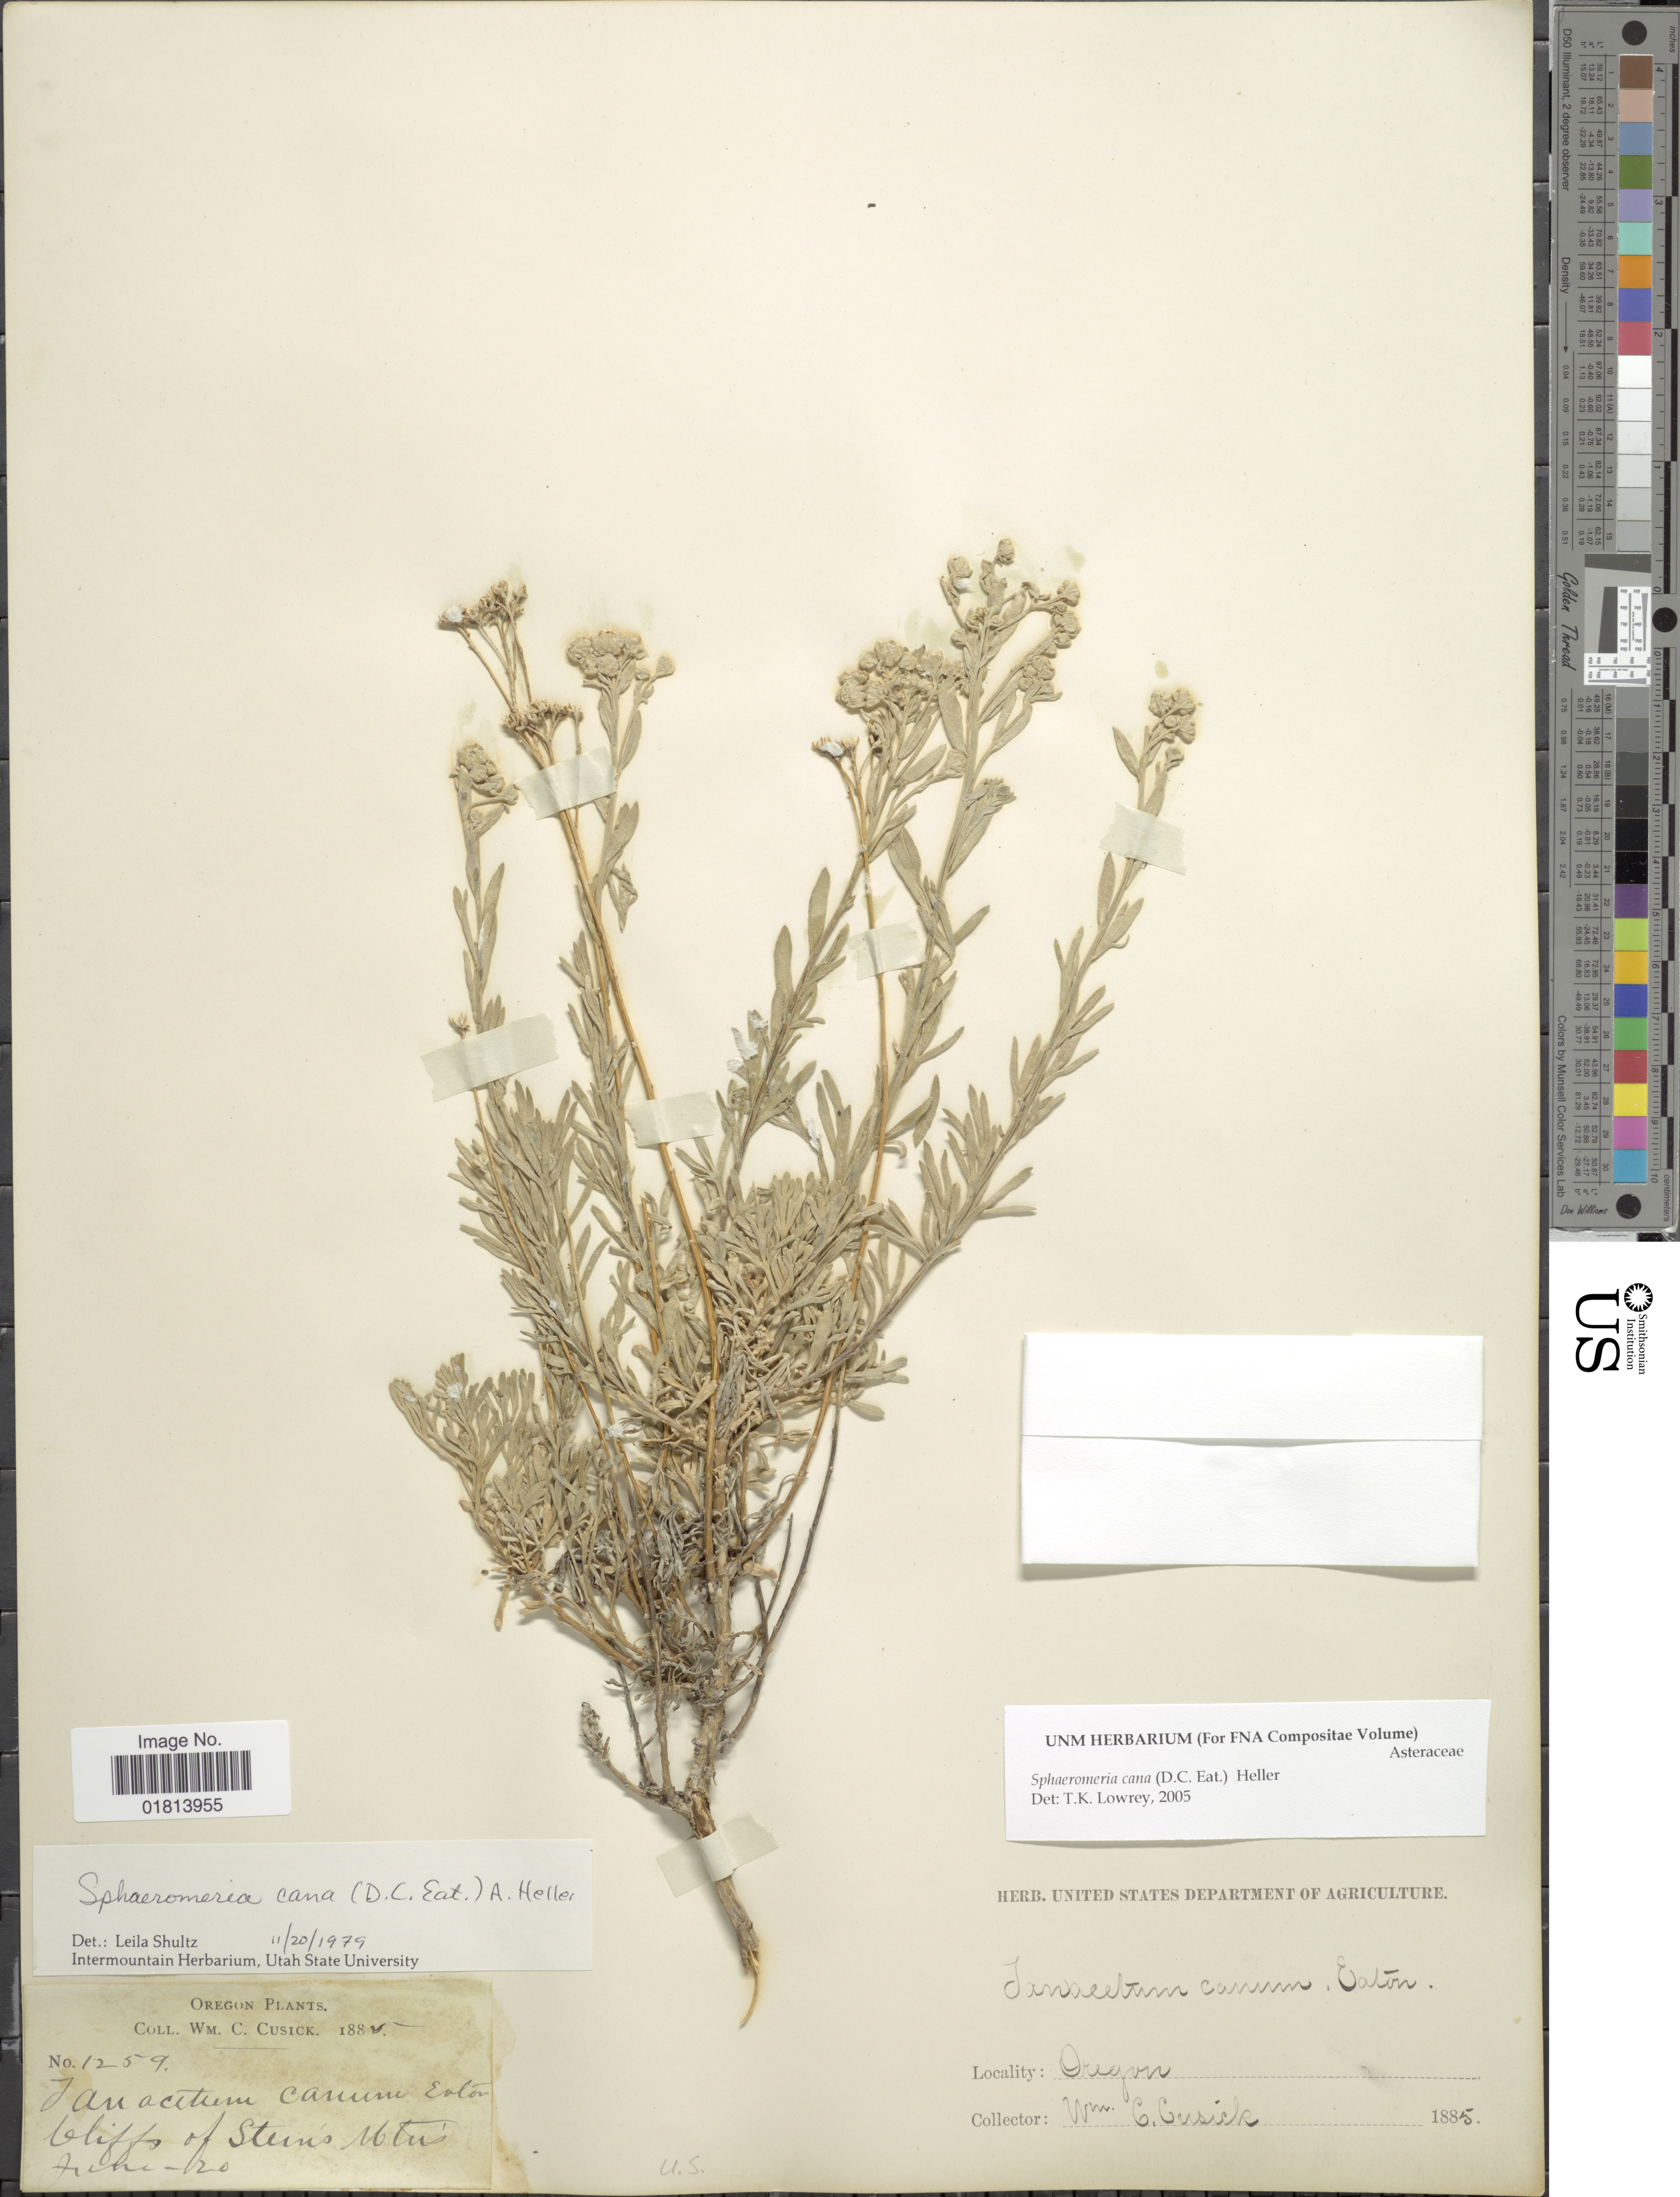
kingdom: Plantae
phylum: Tracheophyta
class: Magnoliopsida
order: Asterales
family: Asteraceae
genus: Sphaeromeria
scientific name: Sphaeromeria cana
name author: (D.C. Eaton) A. Heller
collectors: W. C. Cusick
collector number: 1259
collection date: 1885-06-20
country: United States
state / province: Oregon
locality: Cliffs of Steins Mtns.